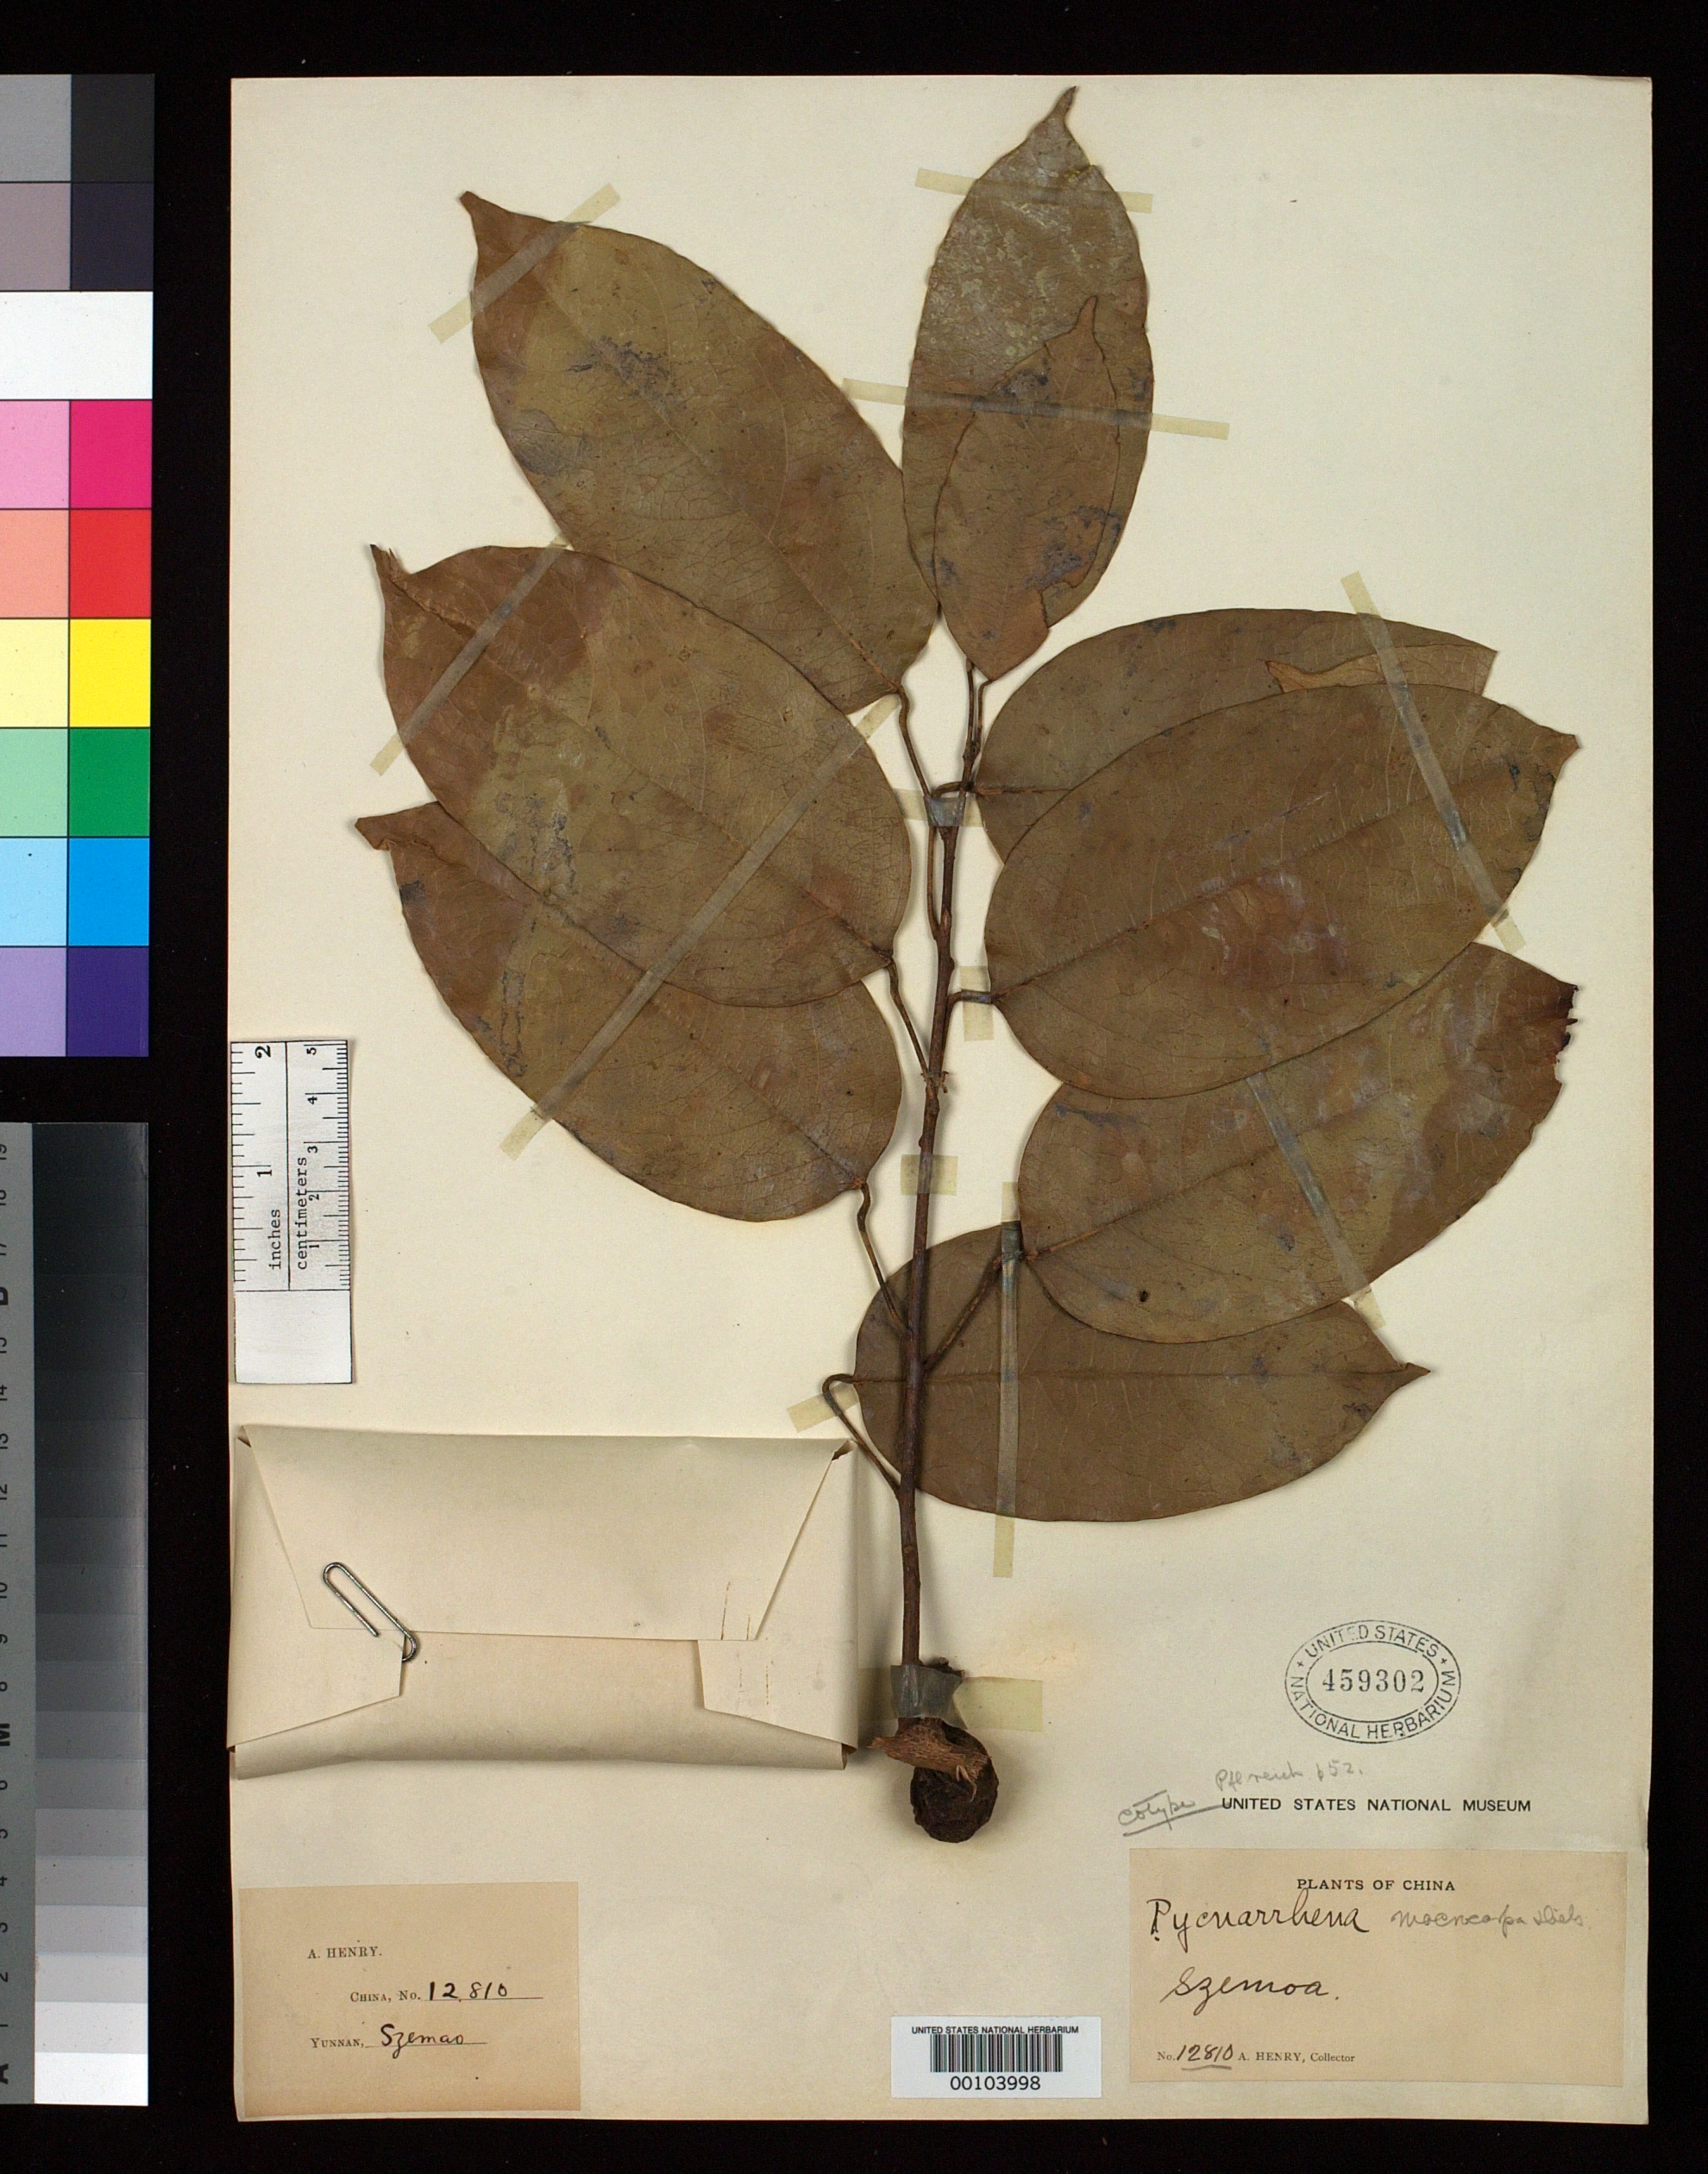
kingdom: Plantae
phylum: Tracheophyta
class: Magnoliopsida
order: Ranunculales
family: Menispermaceae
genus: Pycnarrhena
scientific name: Pycnarrhena macrocarpa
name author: Diels in Engl.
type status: Isotype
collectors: A. Henry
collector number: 12810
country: China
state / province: Yunnan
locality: Szemao.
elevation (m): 1200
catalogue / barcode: US 459302